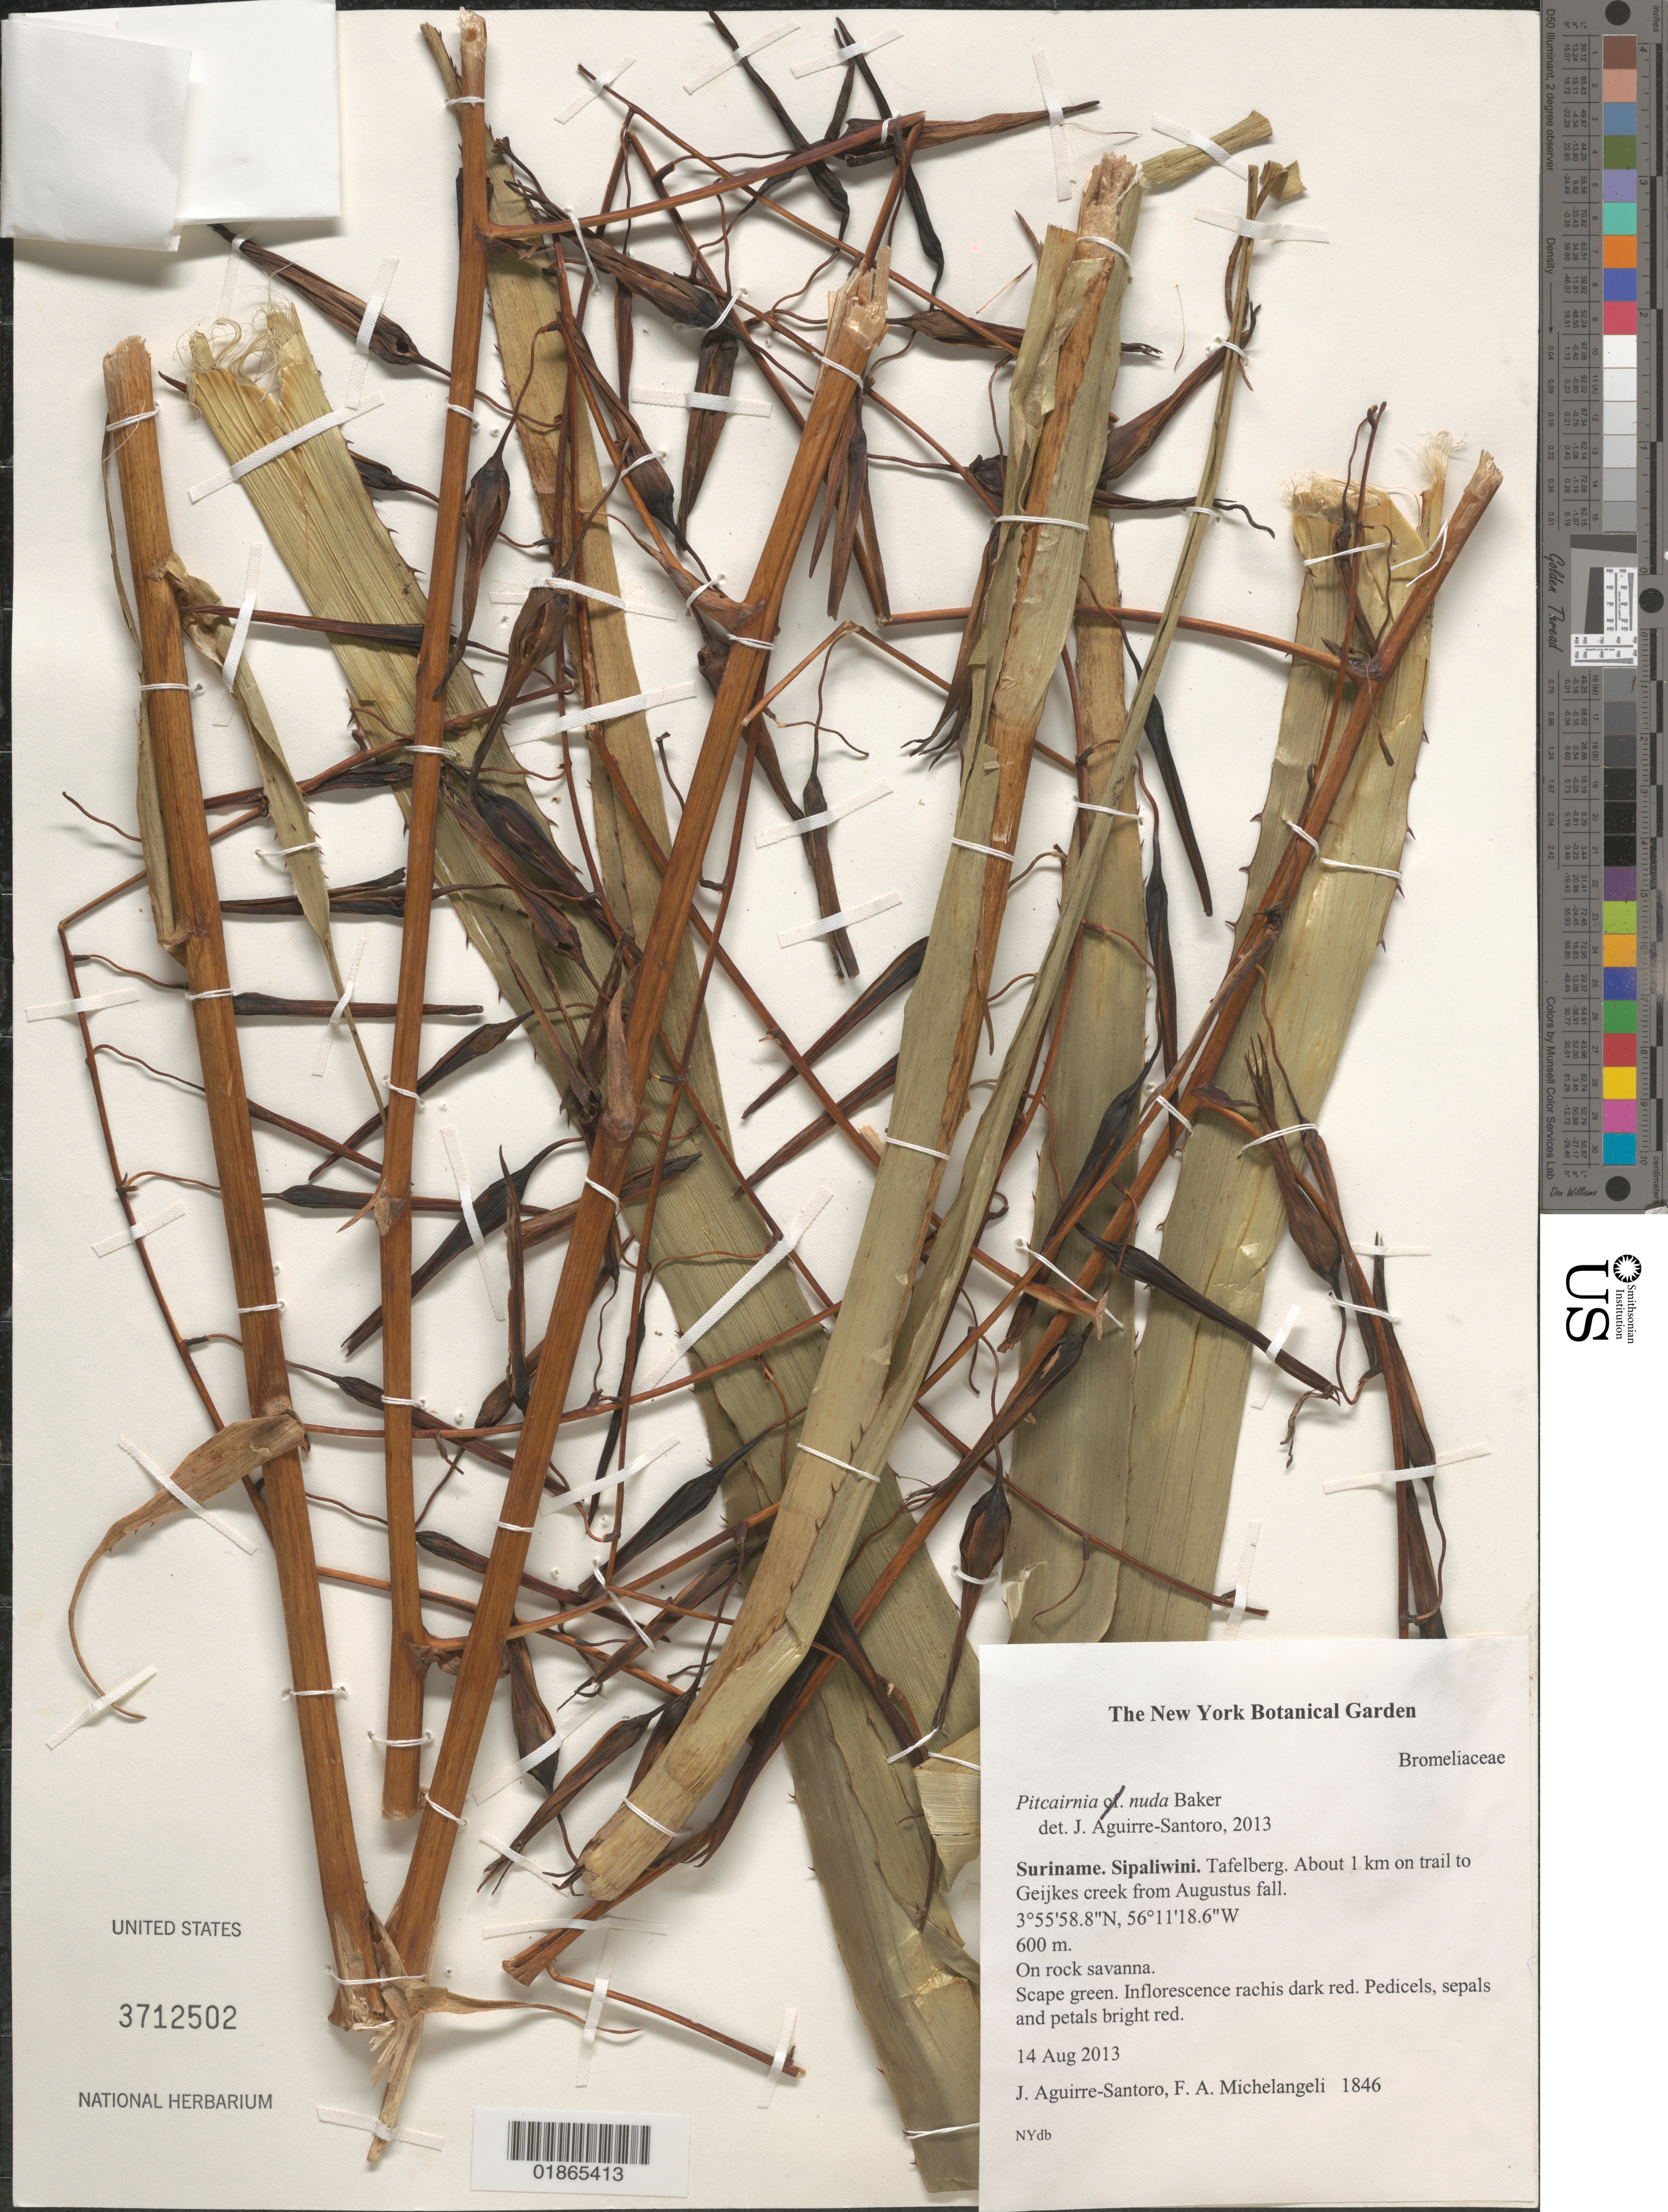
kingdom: Plantae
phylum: Tracheophyta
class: Liliopsida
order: Poales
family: Bromeliaceae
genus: Pitcairnia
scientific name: Pitcairnia nuda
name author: Baker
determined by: Aguirre-Santoro, Julian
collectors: J. Aguirre-Santoro & F. A. Michelangeli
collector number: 1846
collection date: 2013-08-14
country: Suriname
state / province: Sipaliwini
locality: Tafelberg, About 1 km on trail to Geijkes creek from Augustus fall.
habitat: On rock savanna.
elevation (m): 600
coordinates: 3 55 58.8 N, 56 11 18.6 W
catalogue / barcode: US 3712502